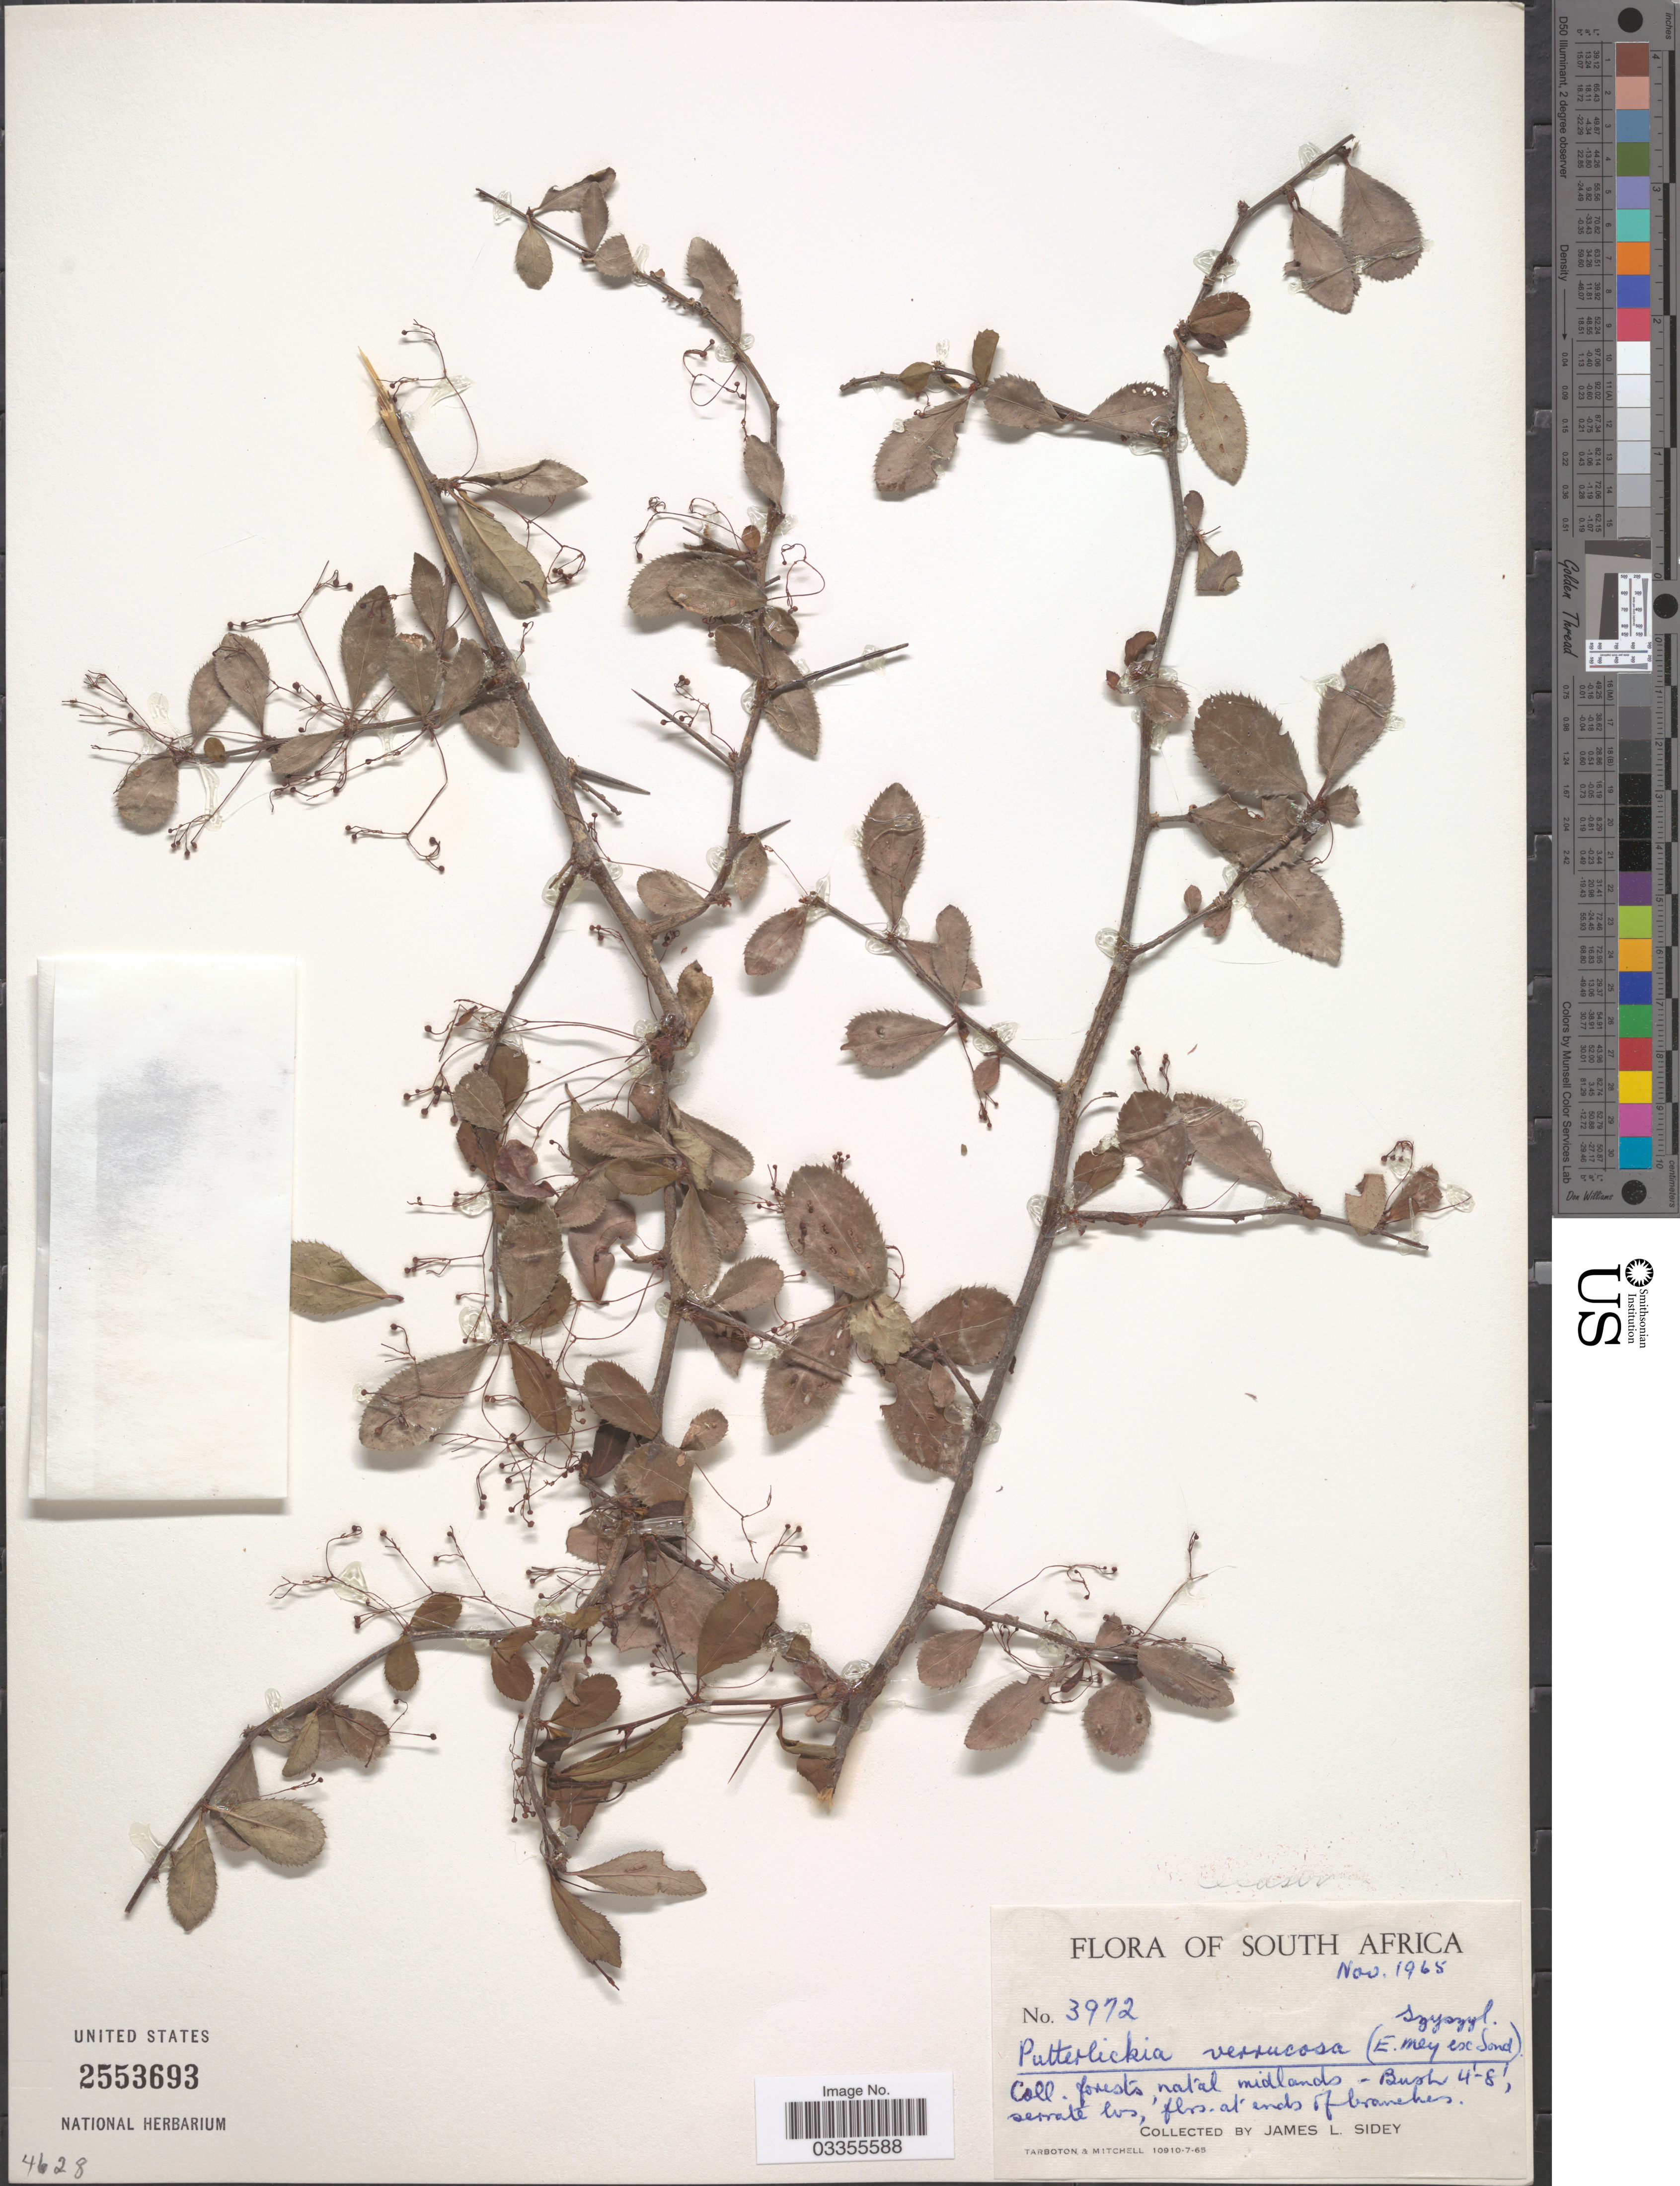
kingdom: Plantae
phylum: Tracheophyta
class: Magnoliopsida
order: Celastrales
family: Celastraceae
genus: Putterlickia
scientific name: Putterlickia verrucosa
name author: (E. Mey. ex Sond.) Szyszyl.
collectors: J. L. Sidey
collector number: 3972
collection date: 1965-11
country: South Africa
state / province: KwaZulu-Natal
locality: Forests, Natal midlands.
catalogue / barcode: US 2553693